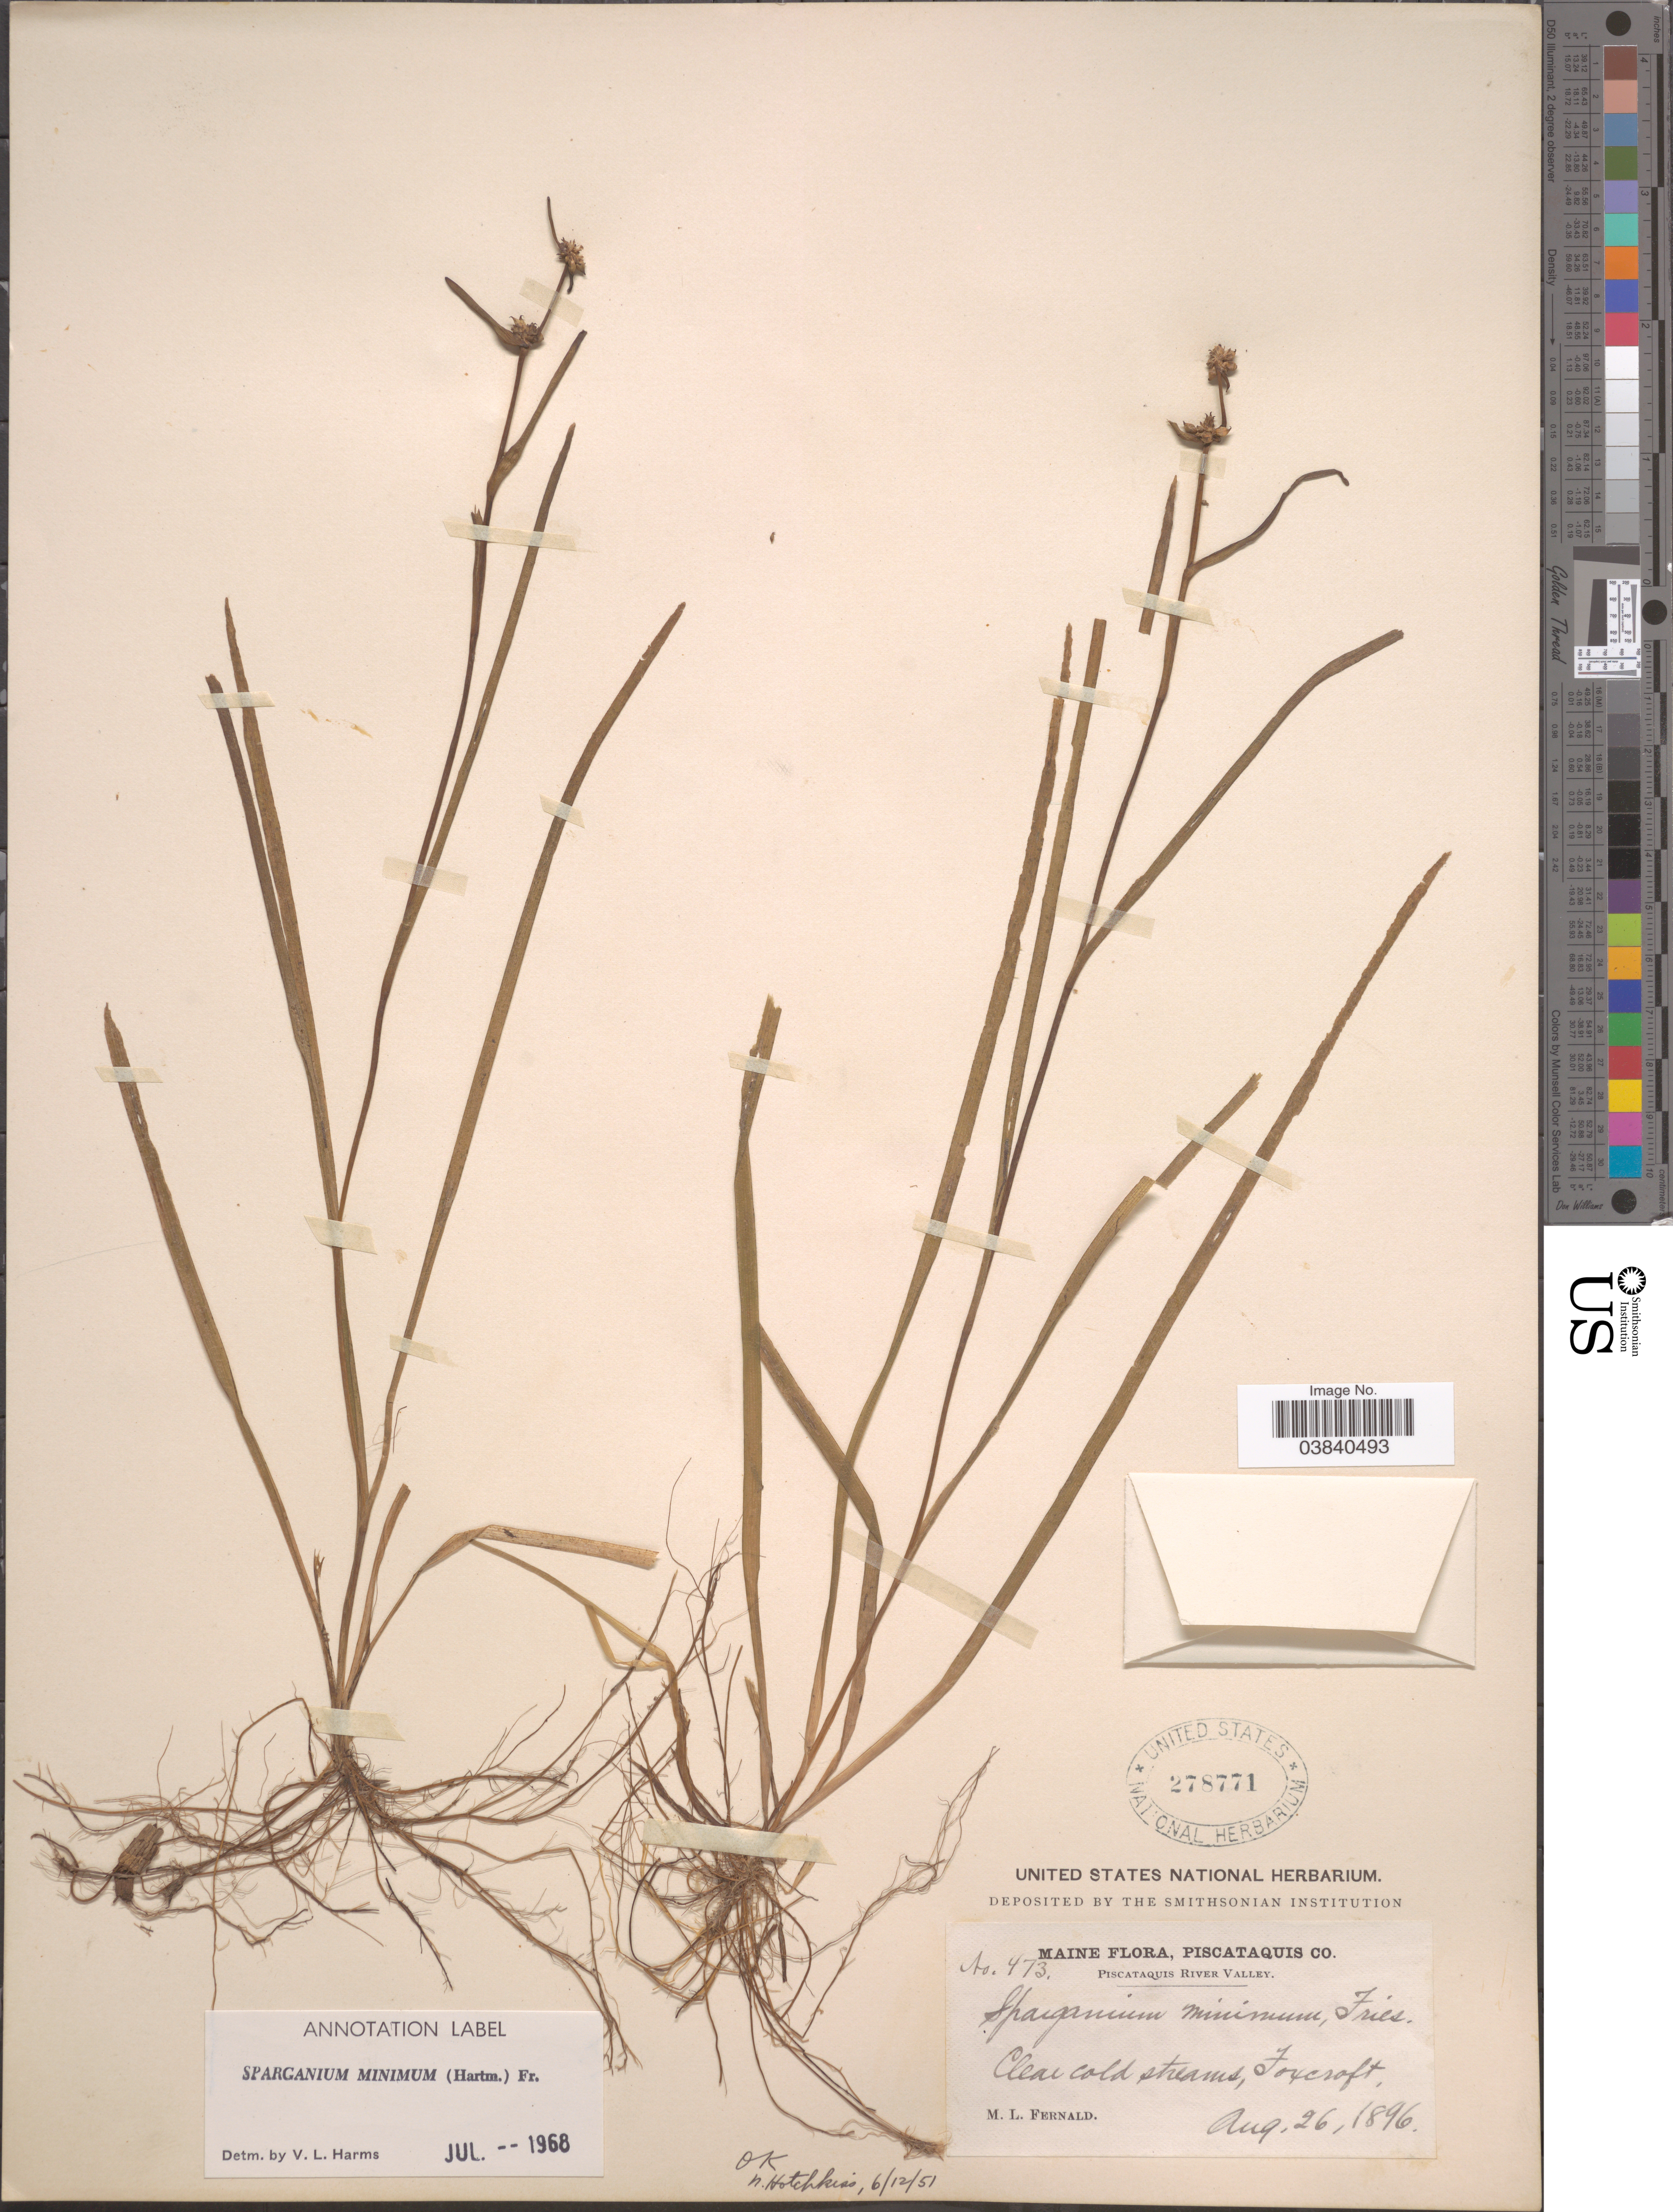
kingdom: Plantae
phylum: Tracheophyta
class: Liliopsida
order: Poales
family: Typhaceae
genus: Sparganium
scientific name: Sparganium minimum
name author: Wallr.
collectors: M. L. Fernald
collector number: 473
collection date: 1896-08-26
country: United States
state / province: Maine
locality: Piscataquis Co. Piscataquis River Valley. Foxcroft.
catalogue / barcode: US 278771